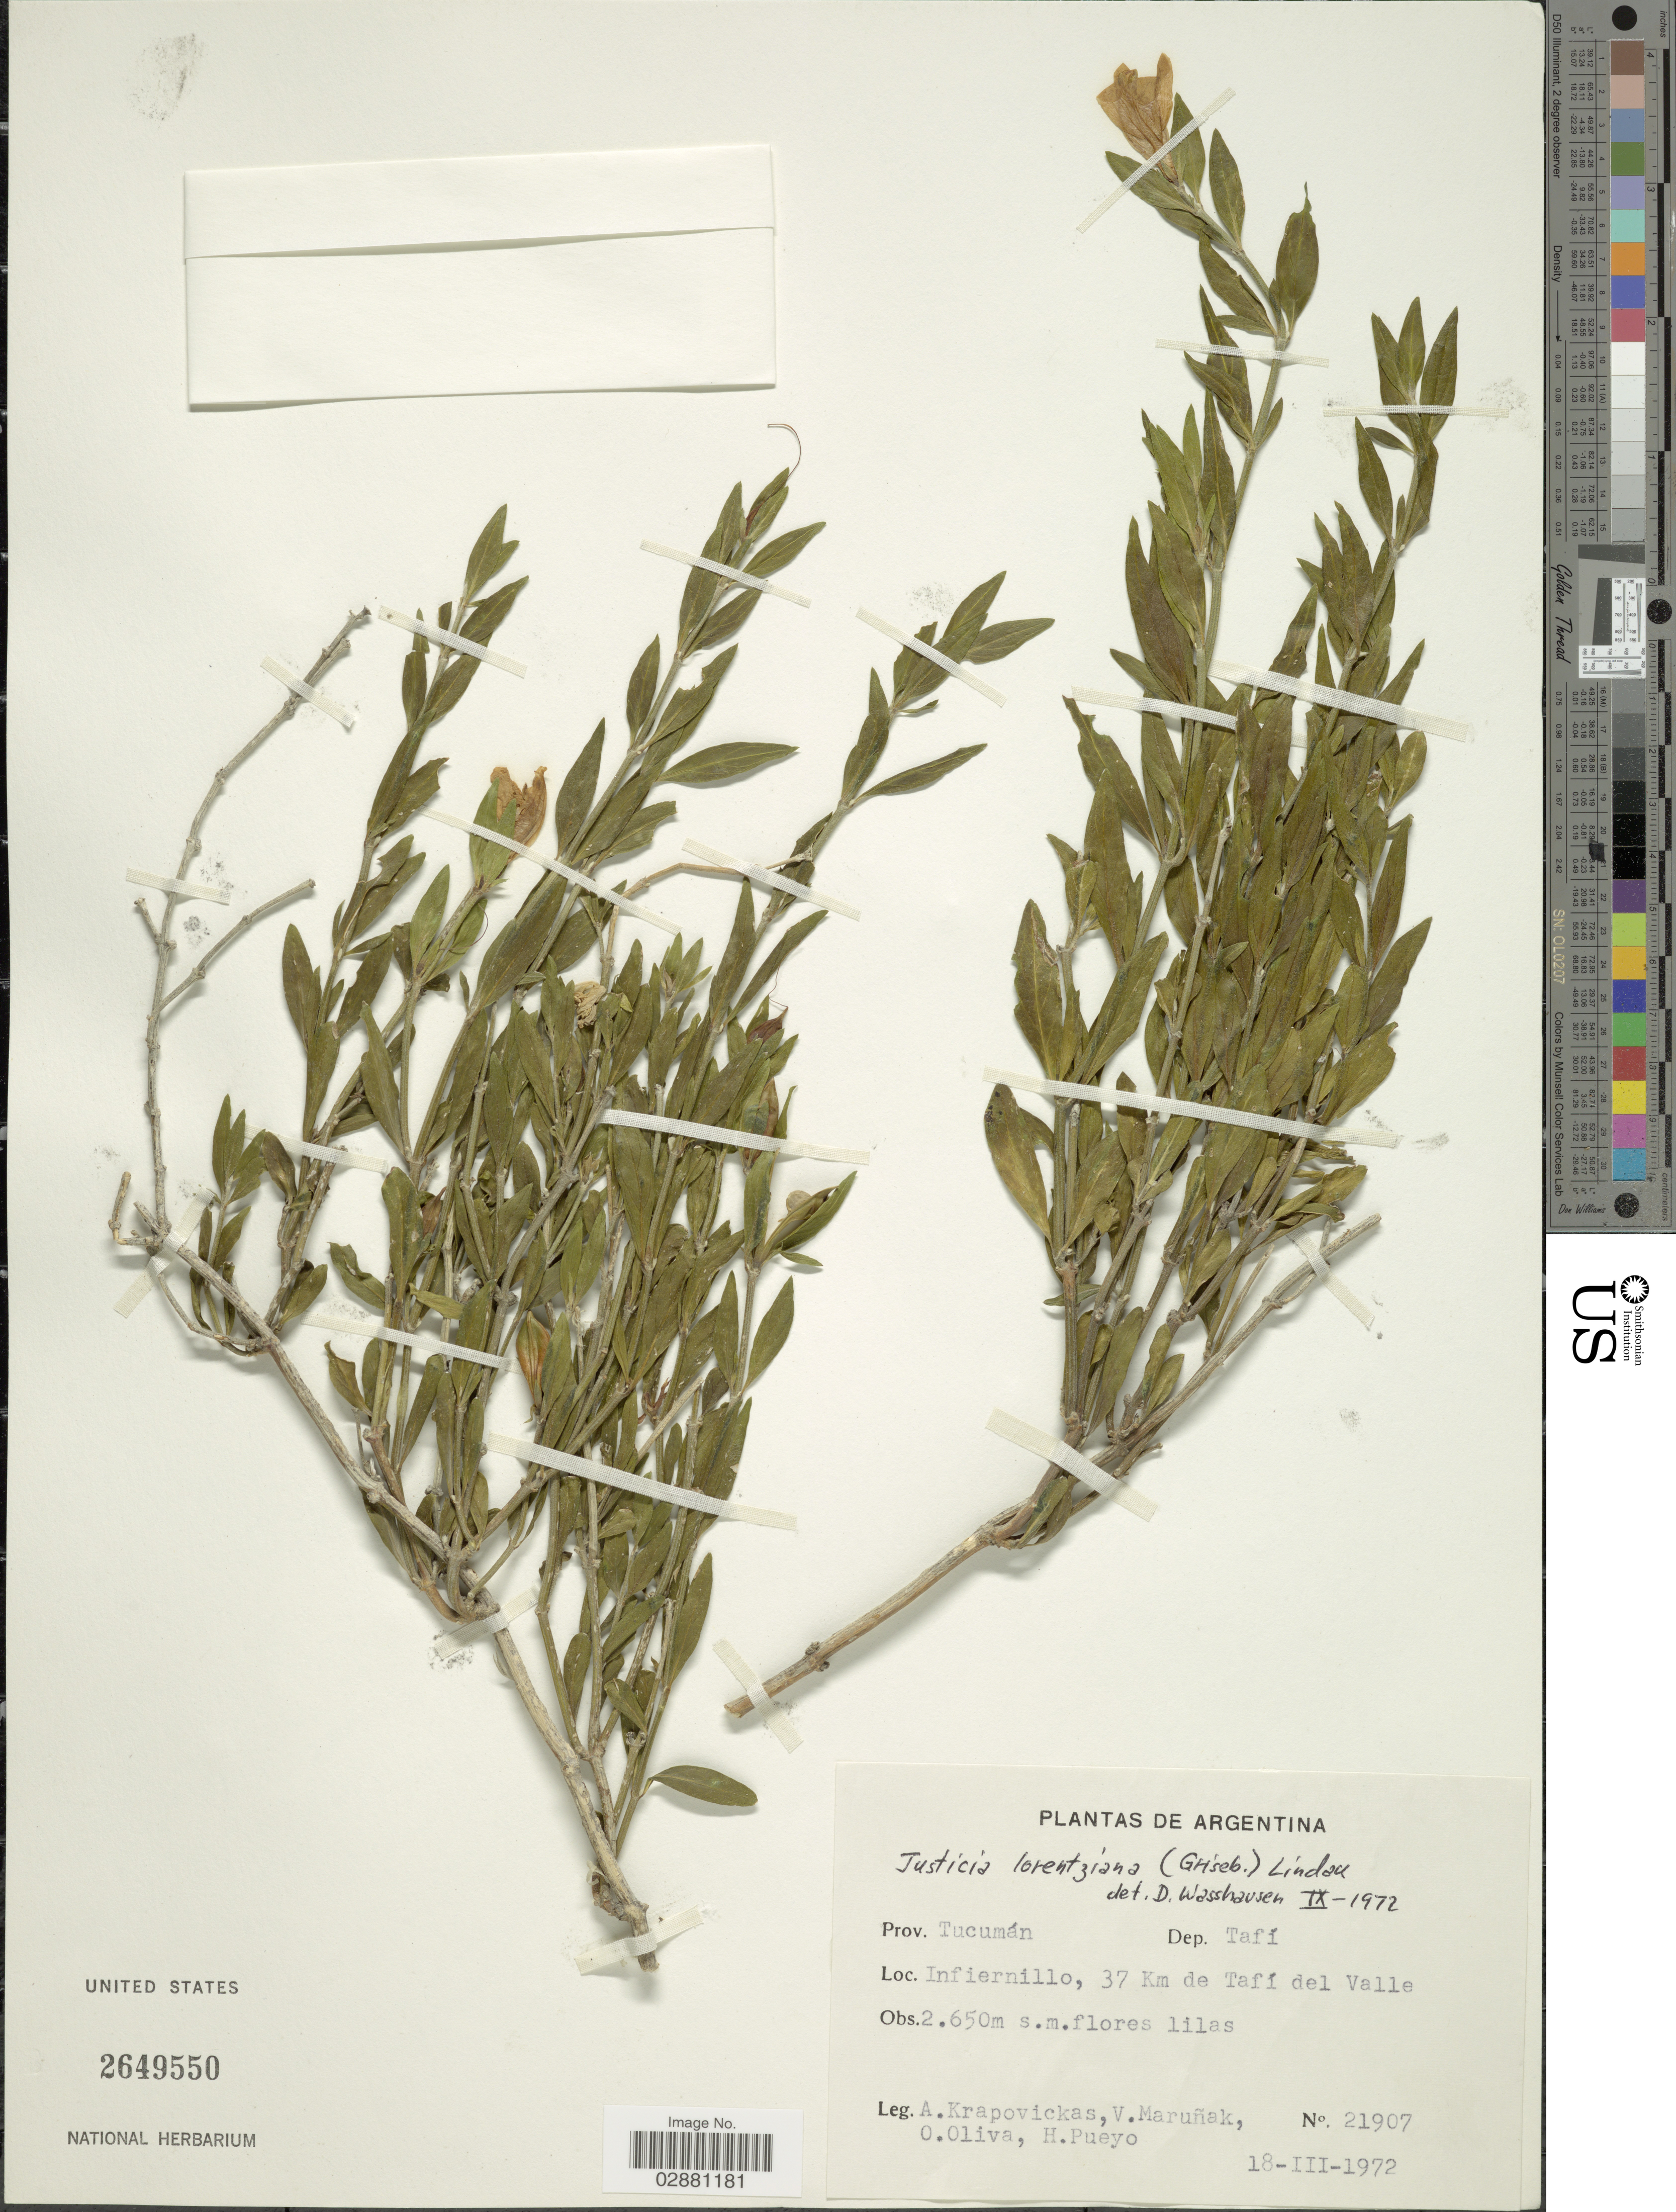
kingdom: Plantae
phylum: Tracheophyta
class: Magnoliopsida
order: Lamiales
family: Acanthaceae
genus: Justicia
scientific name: Justicia tweediana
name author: (Nees) Griseb.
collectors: A. Krapovickas, V. Maruñak, O. Oliva & H. Pueyo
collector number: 21907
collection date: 1972-03-18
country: Argentina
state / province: Tucuman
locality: Prov. Tucumán, Dep. Tafí, Infiernillo, 37 Km de Tafí del Valle.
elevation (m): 2650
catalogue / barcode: US 2649550